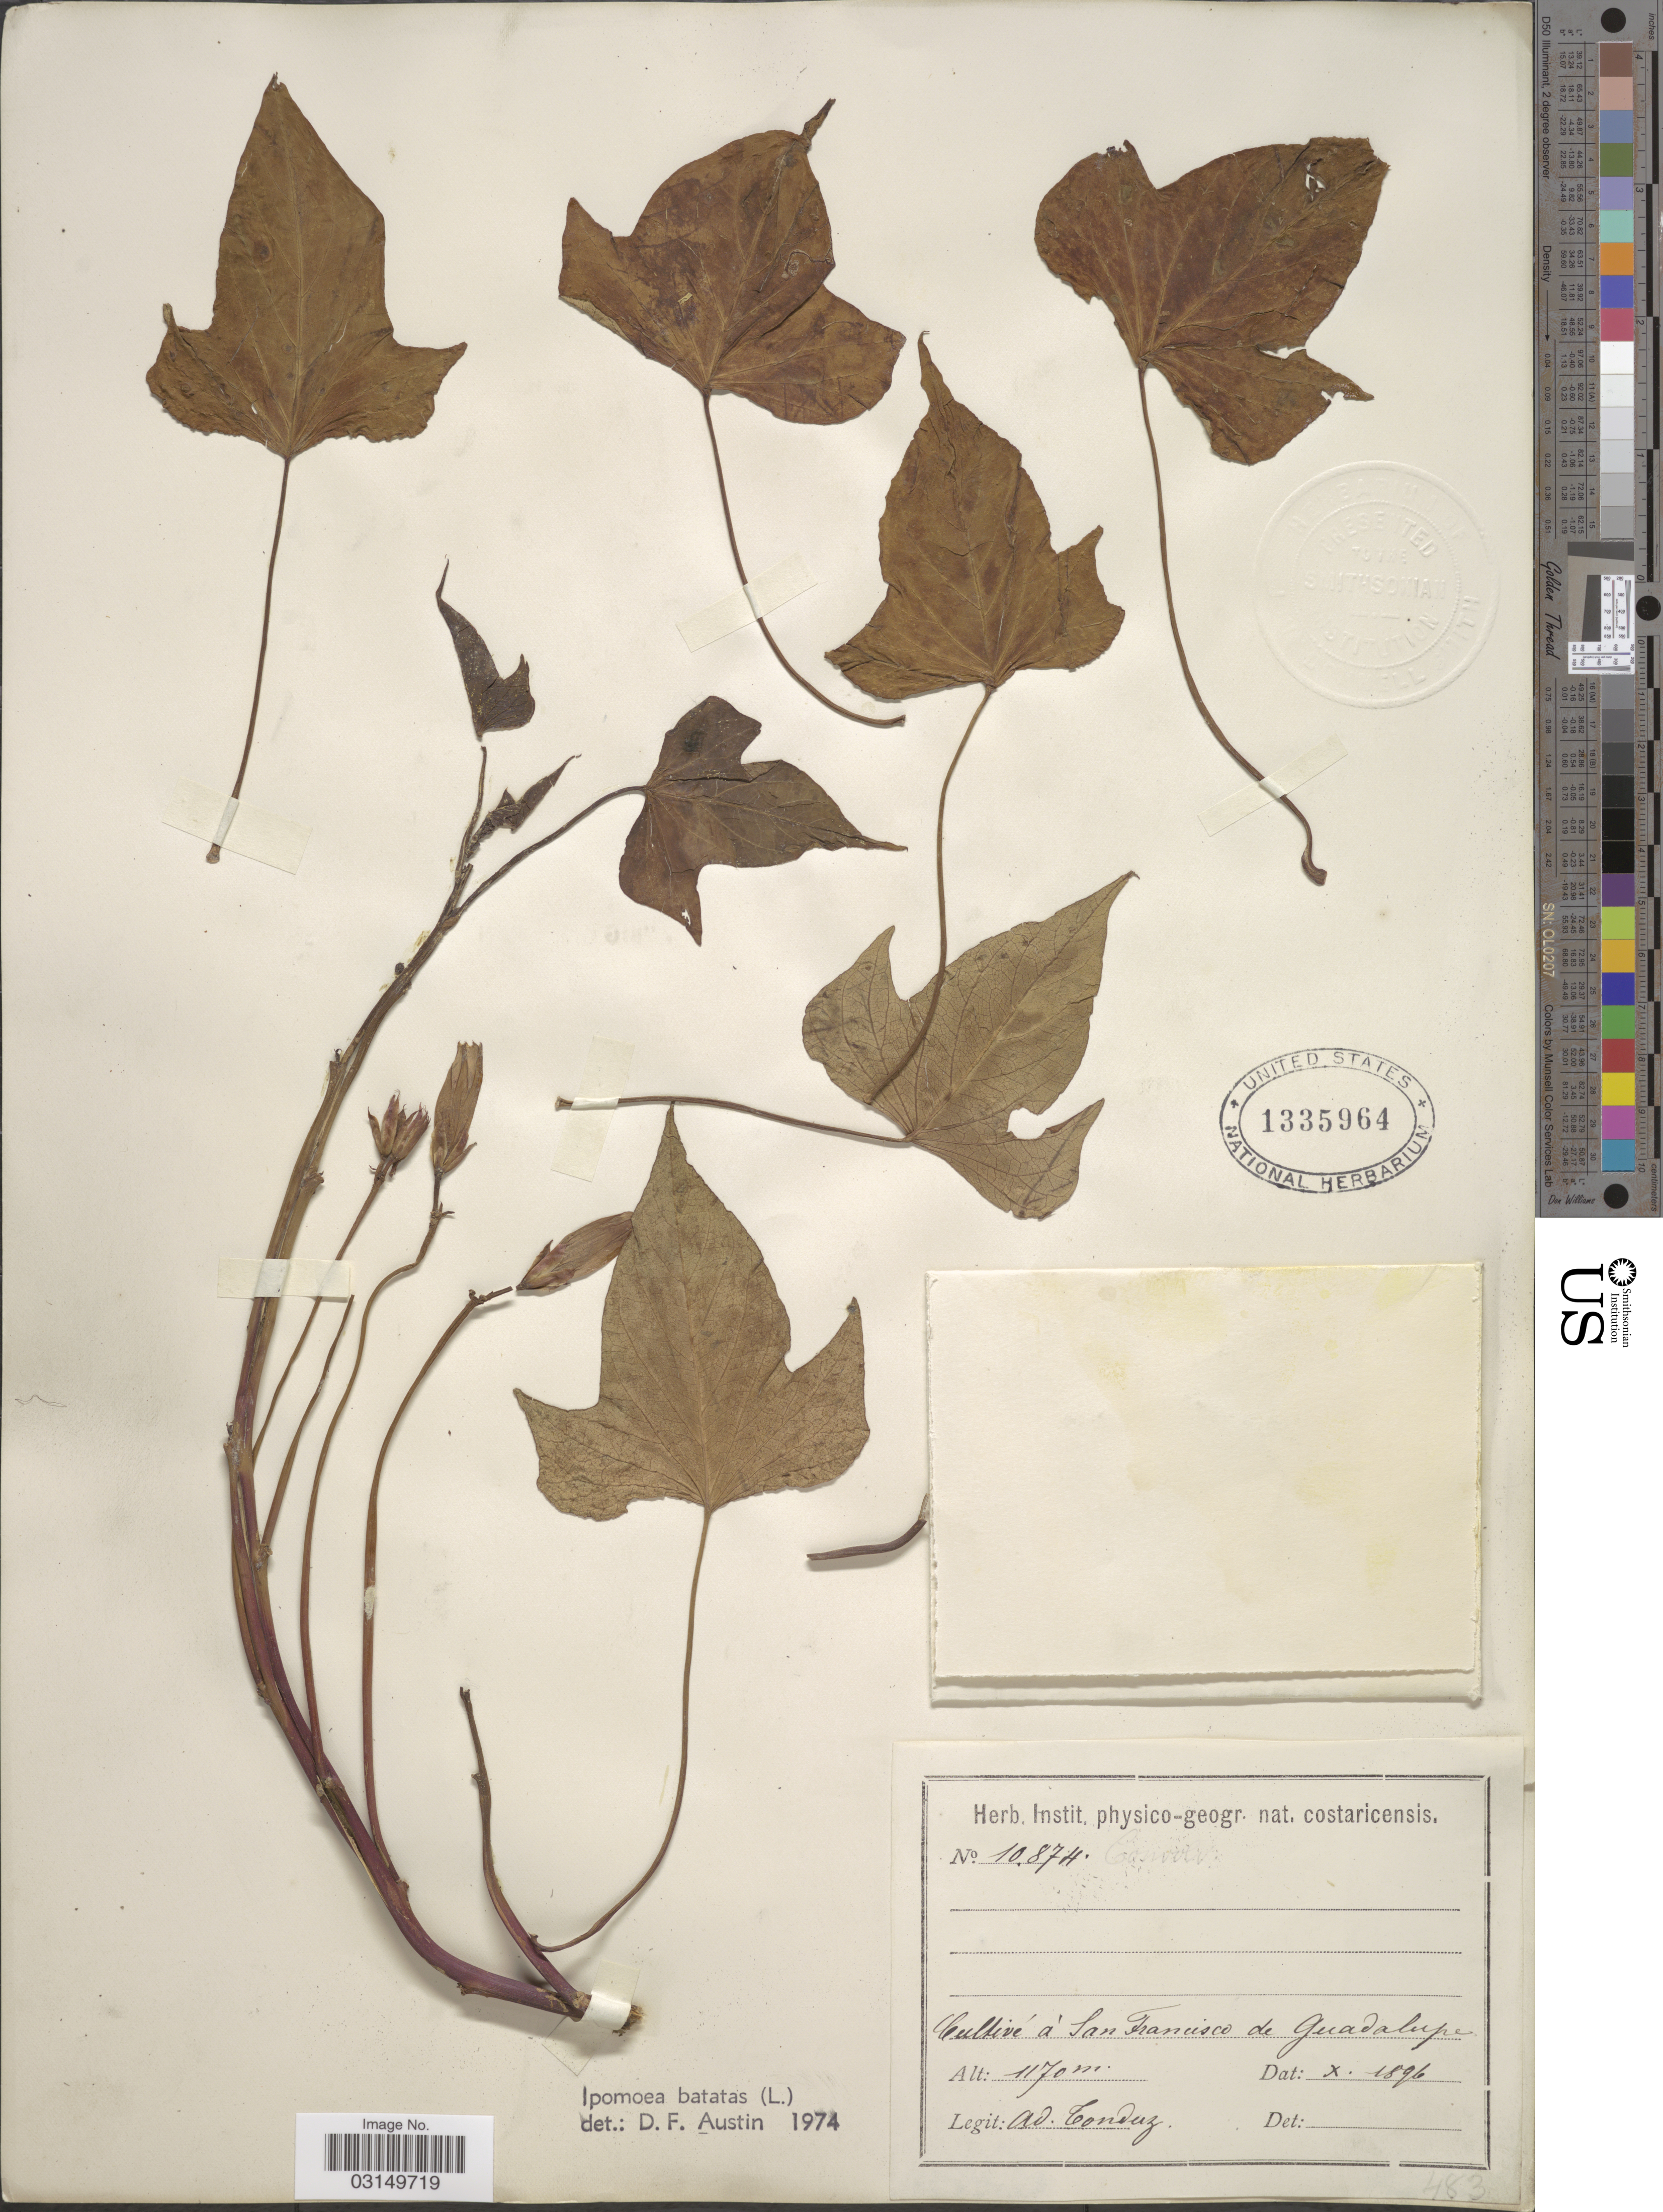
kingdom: Plantae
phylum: Tracheophyta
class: Magnoliopsida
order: Solanales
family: Convolvulaceae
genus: Ipomoea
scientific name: Ipomoea batatas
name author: (L.) Lam.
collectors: A. Tonduz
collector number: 10874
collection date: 1896-10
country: Costa Rica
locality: Cultivé á San Francisco de Guadalupe.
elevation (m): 1170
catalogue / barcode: US 1335964